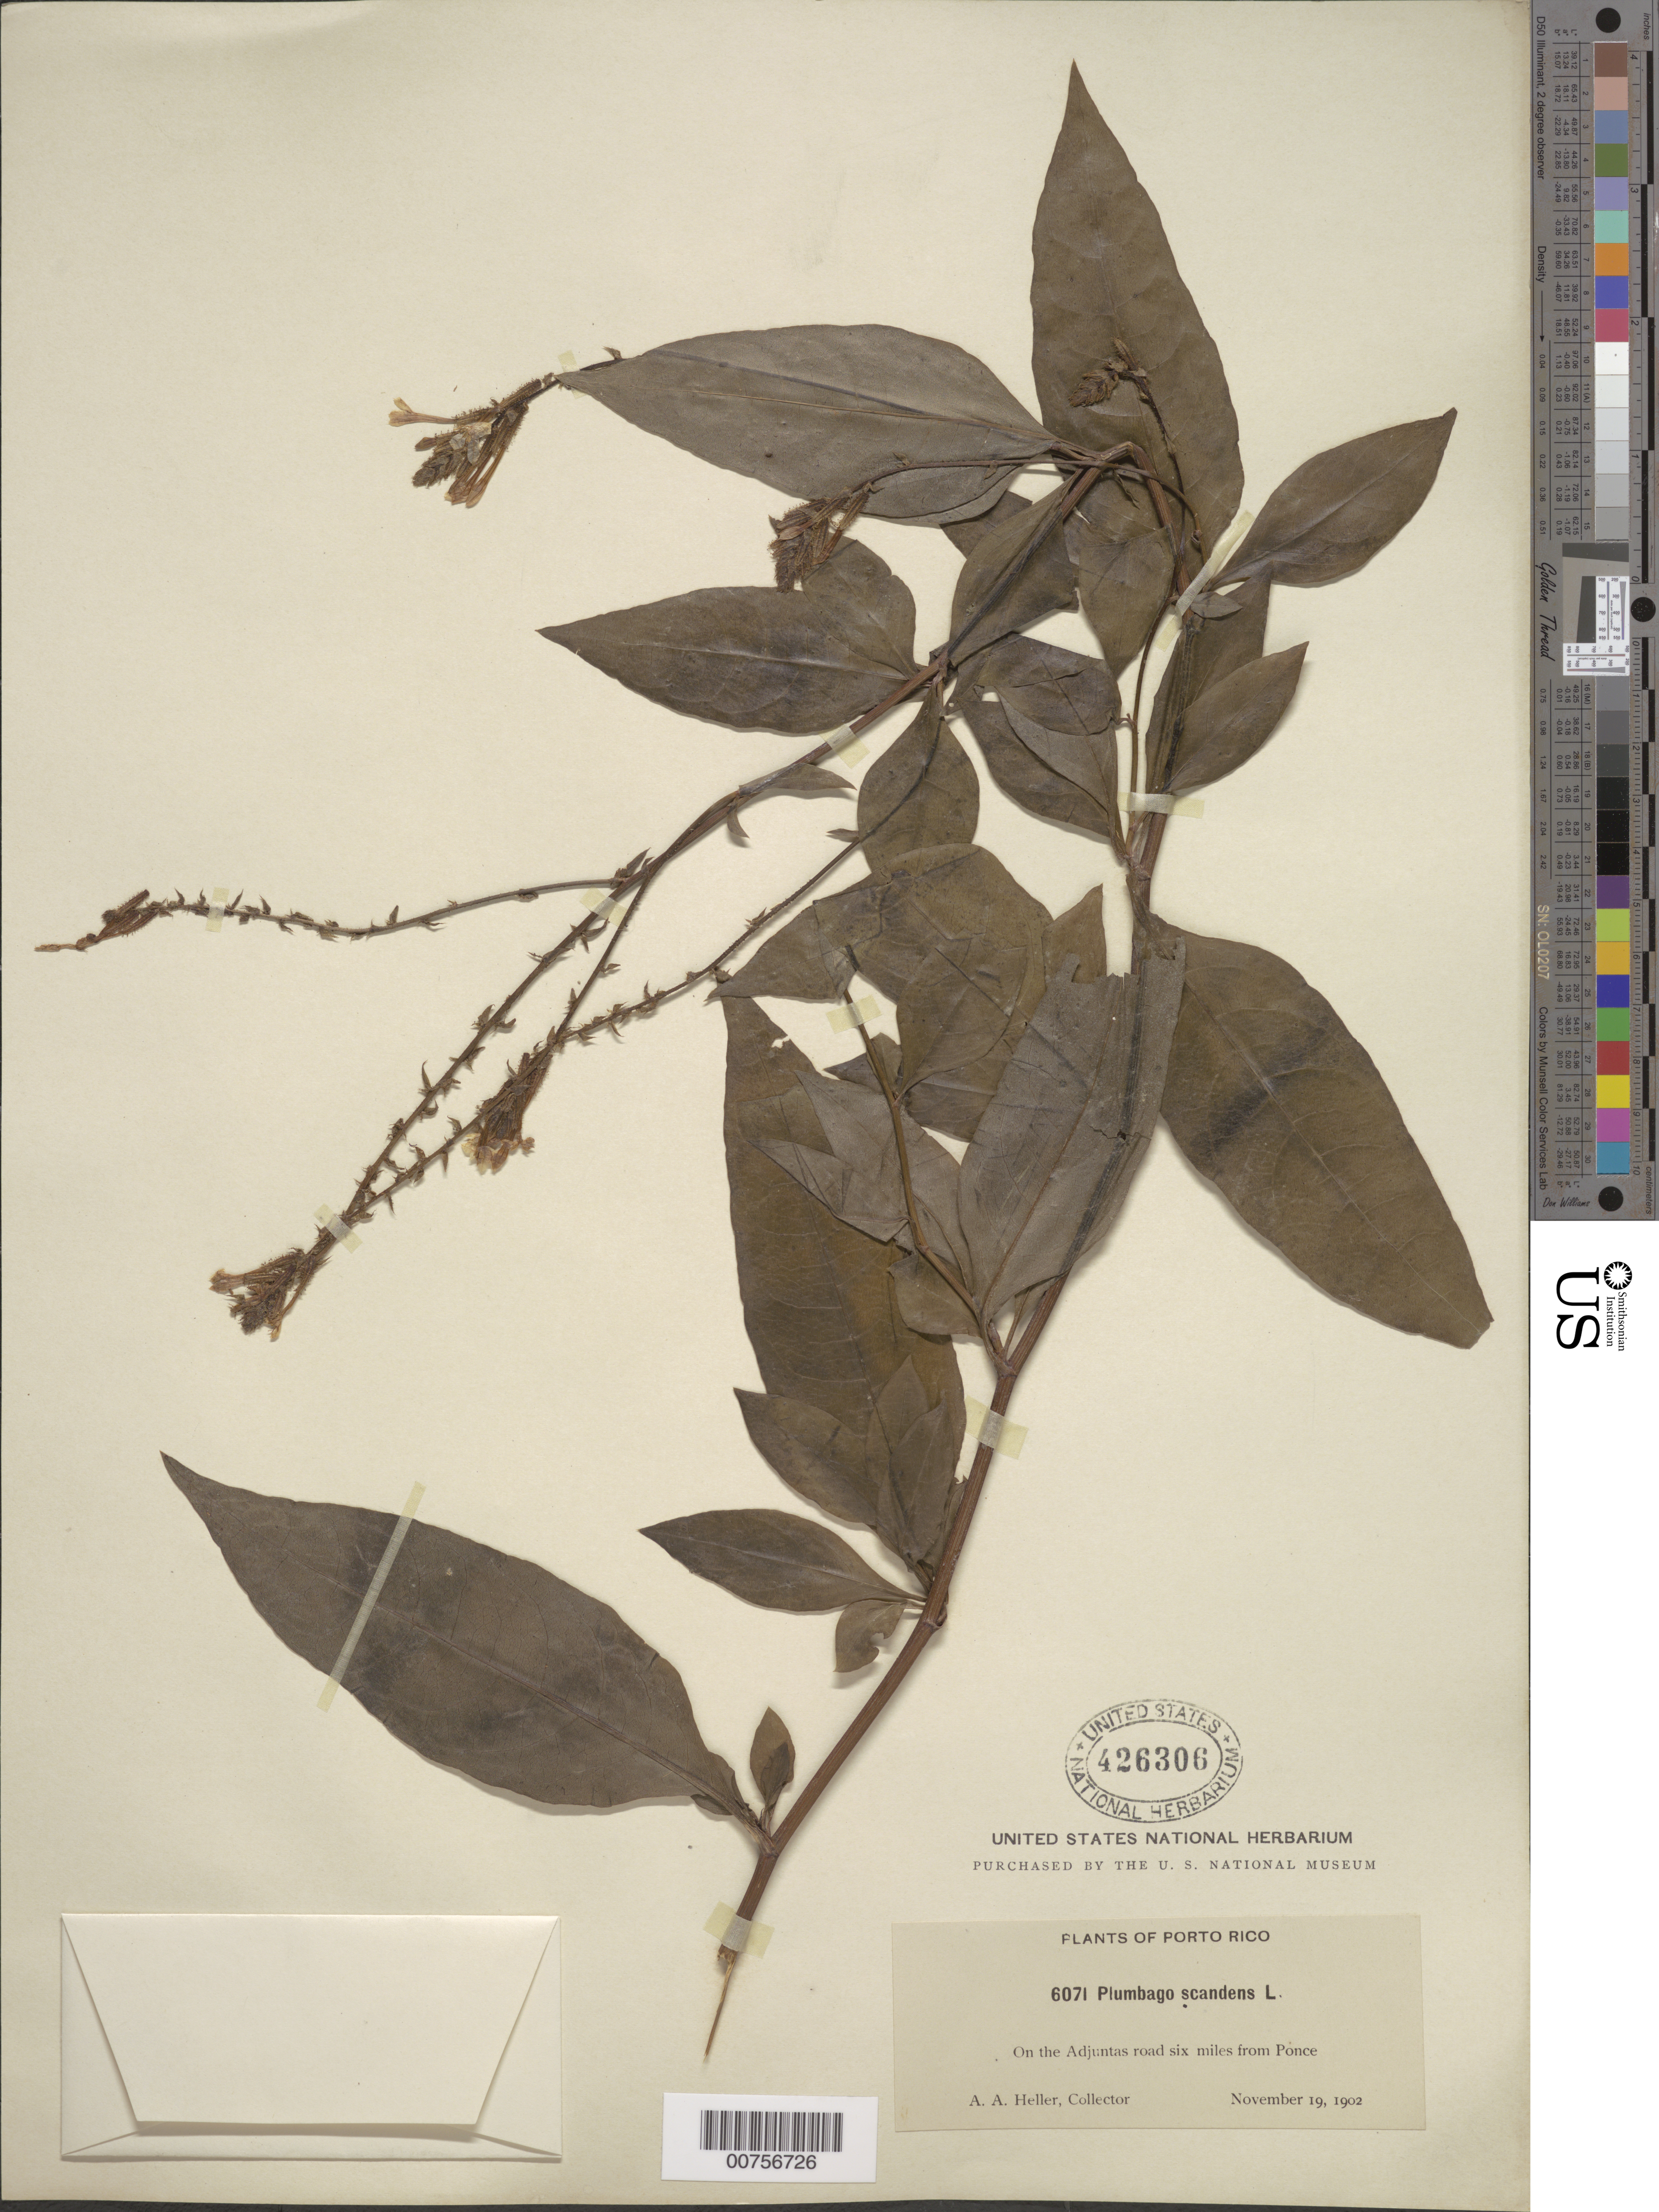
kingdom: Plantae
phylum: Tracheophyta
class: Magnoliopsida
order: Caryophyllales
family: Plumbaginaceae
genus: Plumbago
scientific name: Plumbago scandens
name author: L.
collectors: A. A. Heller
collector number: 6071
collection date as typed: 19 Nov 1902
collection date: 1902-11-19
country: Puerto Rico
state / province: Adjuntas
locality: On the Adjuntas road six miles from Ponce.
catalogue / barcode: US 426306